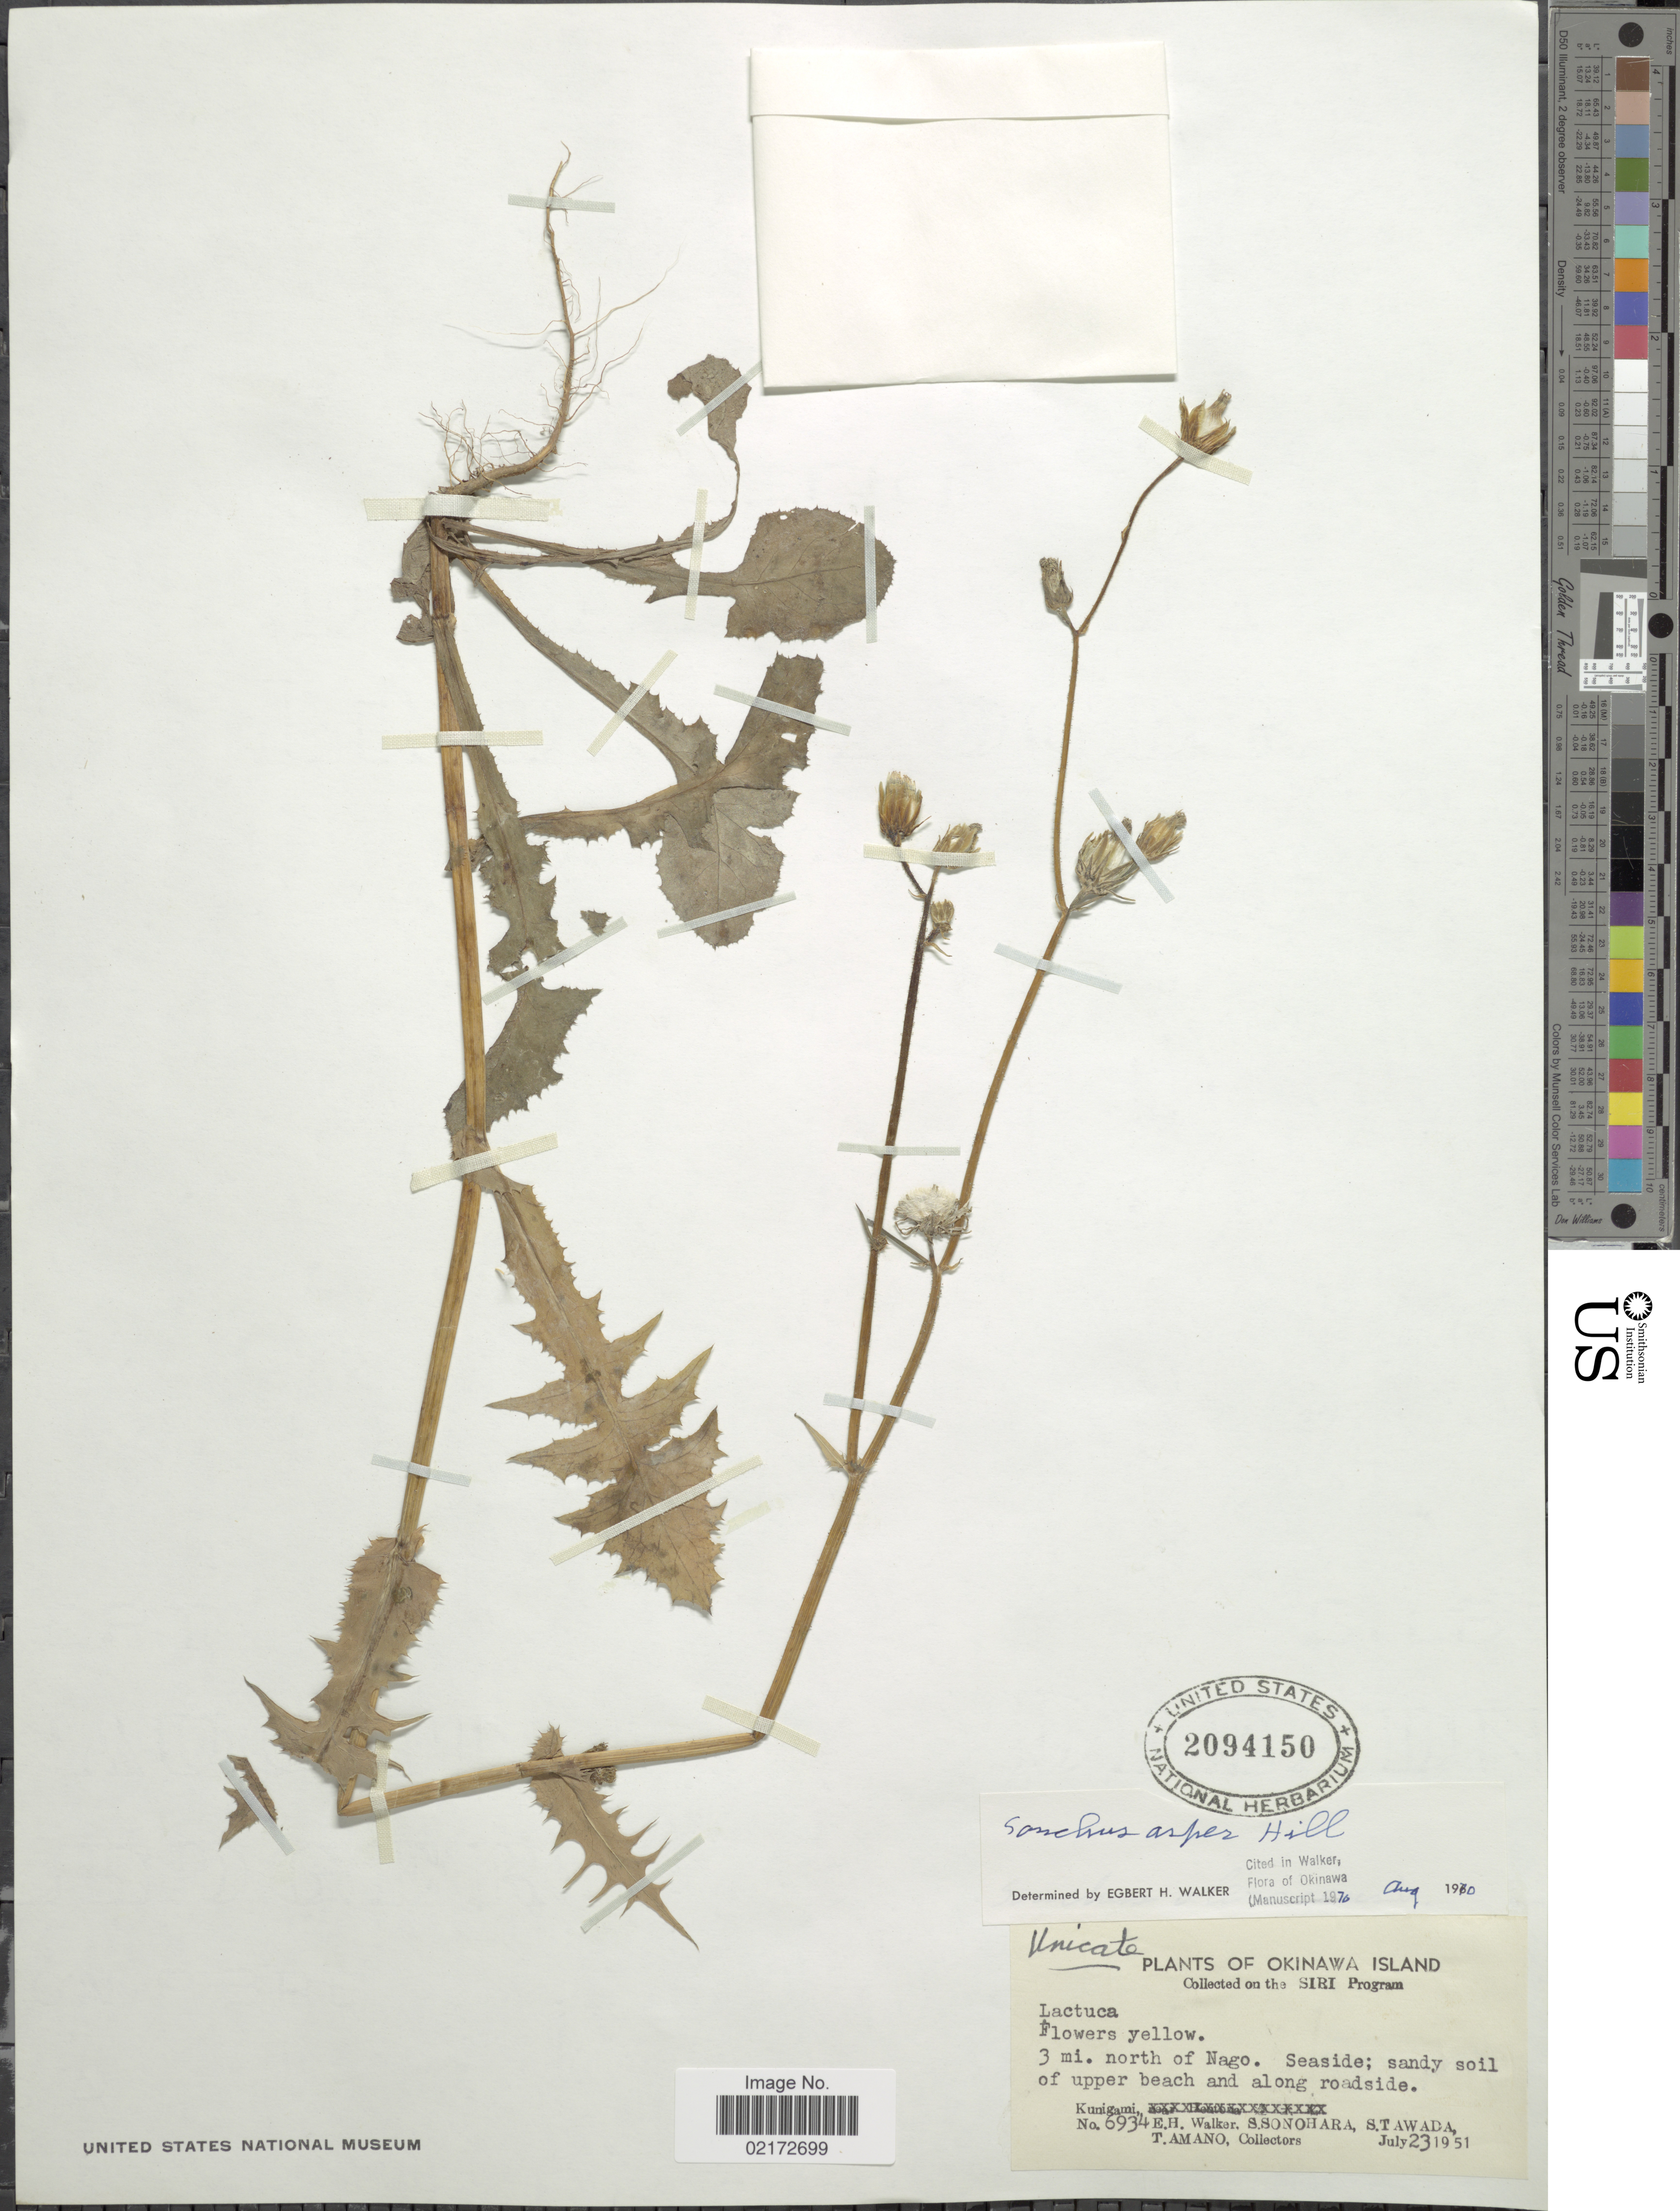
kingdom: Plantae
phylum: Tracheophyta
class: Magnoliopsida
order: Asterales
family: Asteraceae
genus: Sonchus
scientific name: Sonchus asper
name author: (L.) Hill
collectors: E. H. Walker, S. Sonohara, S. Tawada & T. Amano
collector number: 6934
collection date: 1951-07-23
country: Japan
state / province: Okinawa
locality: Okinawa Island. SIRI Program. 3 mi. north of Nago. Seaside; sandy soil of upper beach and along roadside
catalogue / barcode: US 2094150